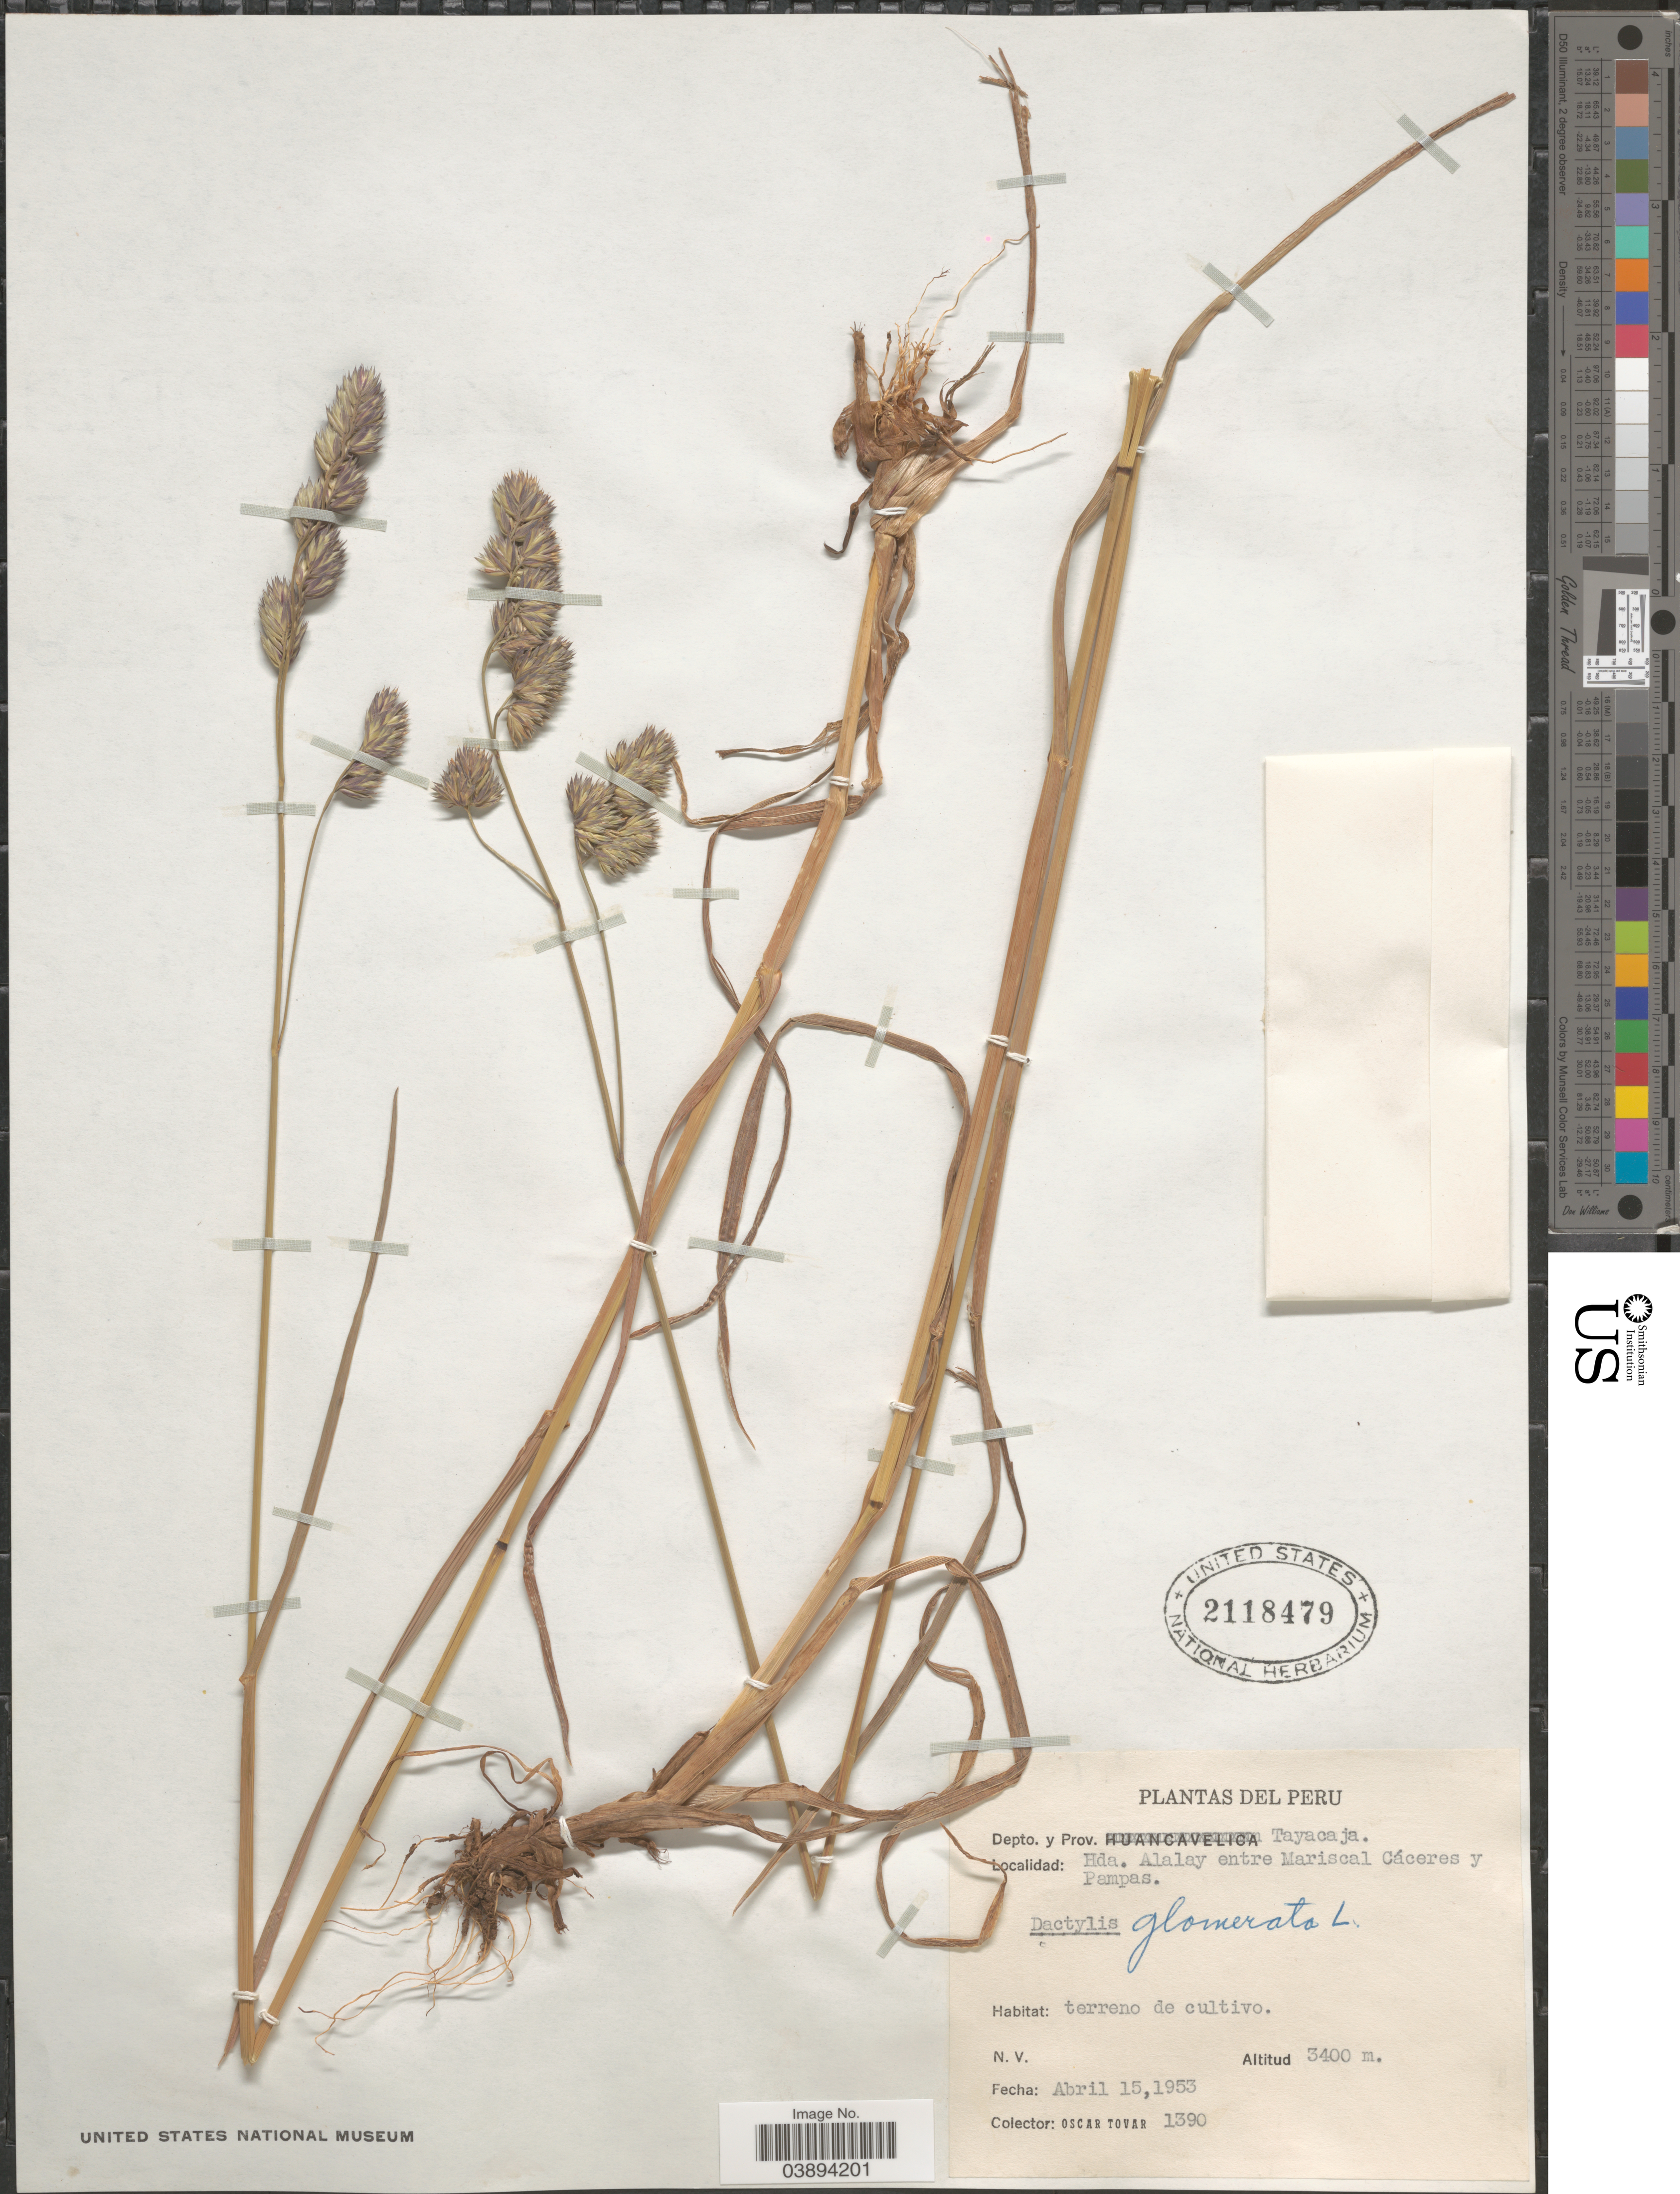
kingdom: Plantae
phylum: Tracheophyta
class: Liliopsida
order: Poales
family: Poaceae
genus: Dactylis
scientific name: Dactylis glomerata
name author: L.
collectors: Ó. Tovar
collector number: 1390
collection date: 1953-04-15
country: Peru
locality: Depto. y Prov. Tayacaja. Hda. Alalay entre Mariscal Cáceres y Pampas.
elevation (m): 3400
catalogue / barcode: US 2118479